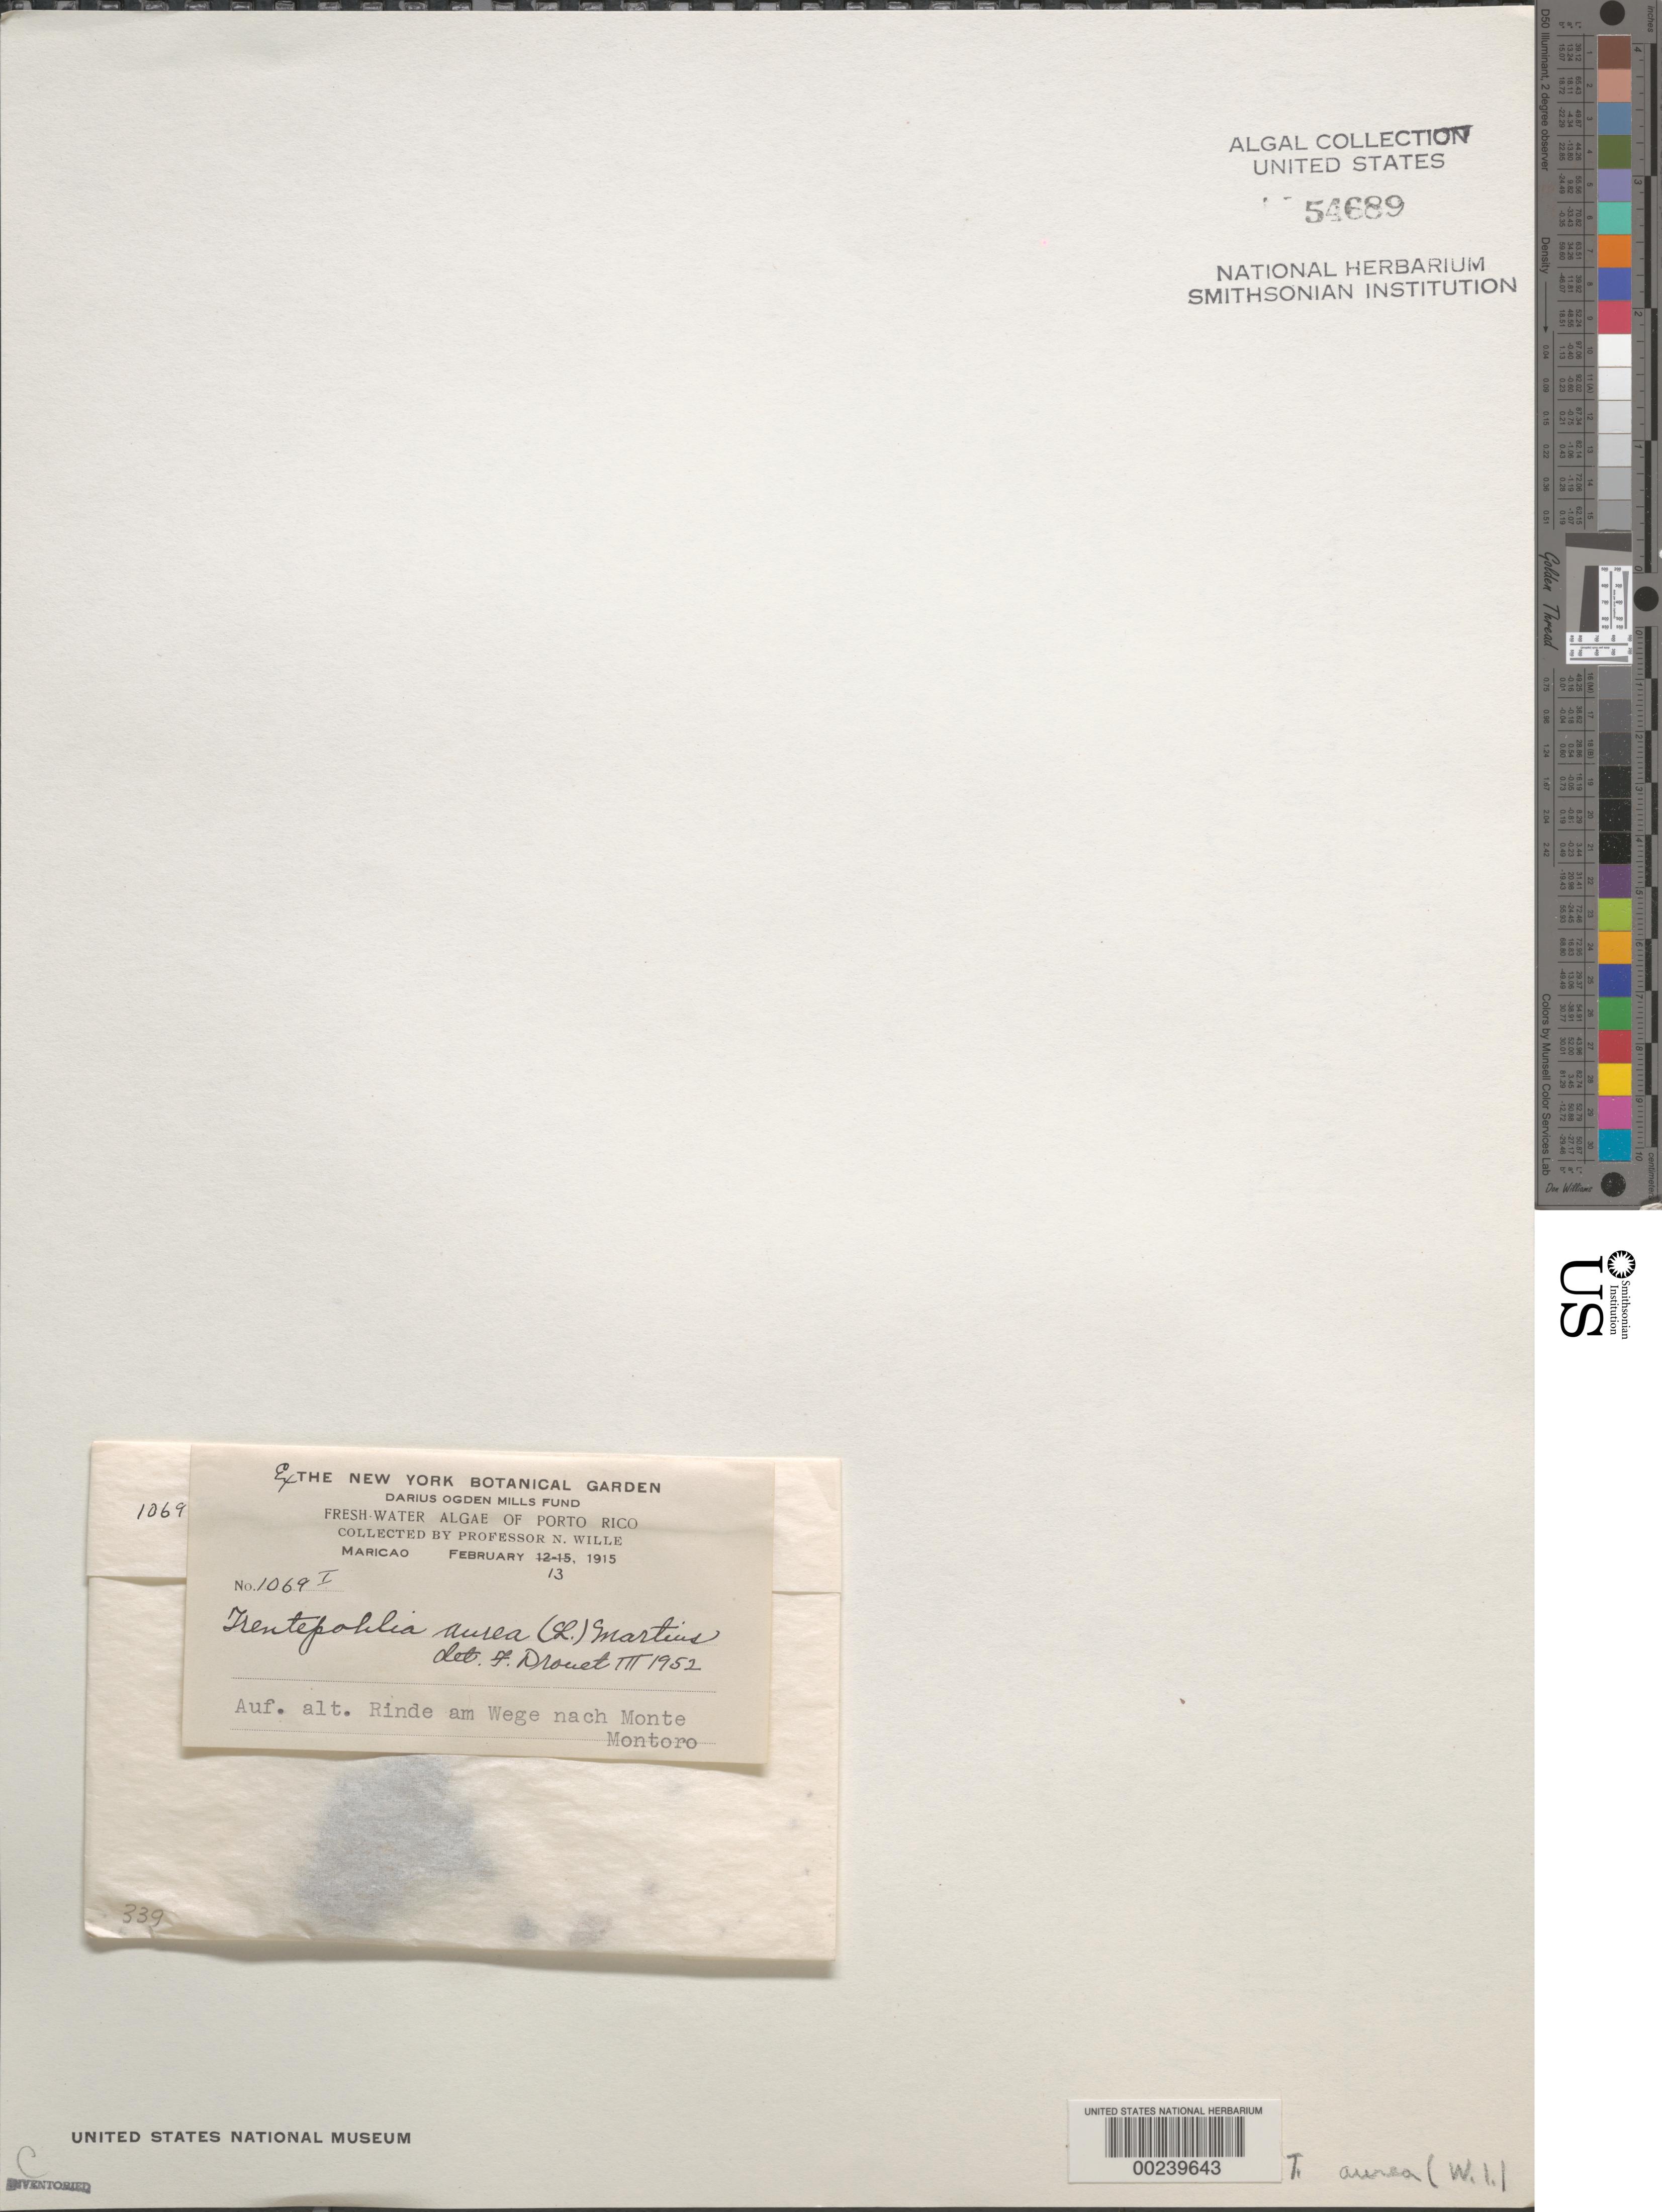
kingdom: Plantae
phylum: Chlorophyta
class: Ulvophyceae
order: Trentepohliales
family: Trentepohliaceae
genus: Trentepohlia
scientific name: Trentepohlia aurea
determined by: Drouet, F. E.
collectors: N. Wille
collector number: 1069i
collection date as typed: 13 Feb 1915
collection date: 1915-02-13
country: Puerto Rico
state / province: Maricao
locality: Monte montoro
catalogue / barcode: US 54689